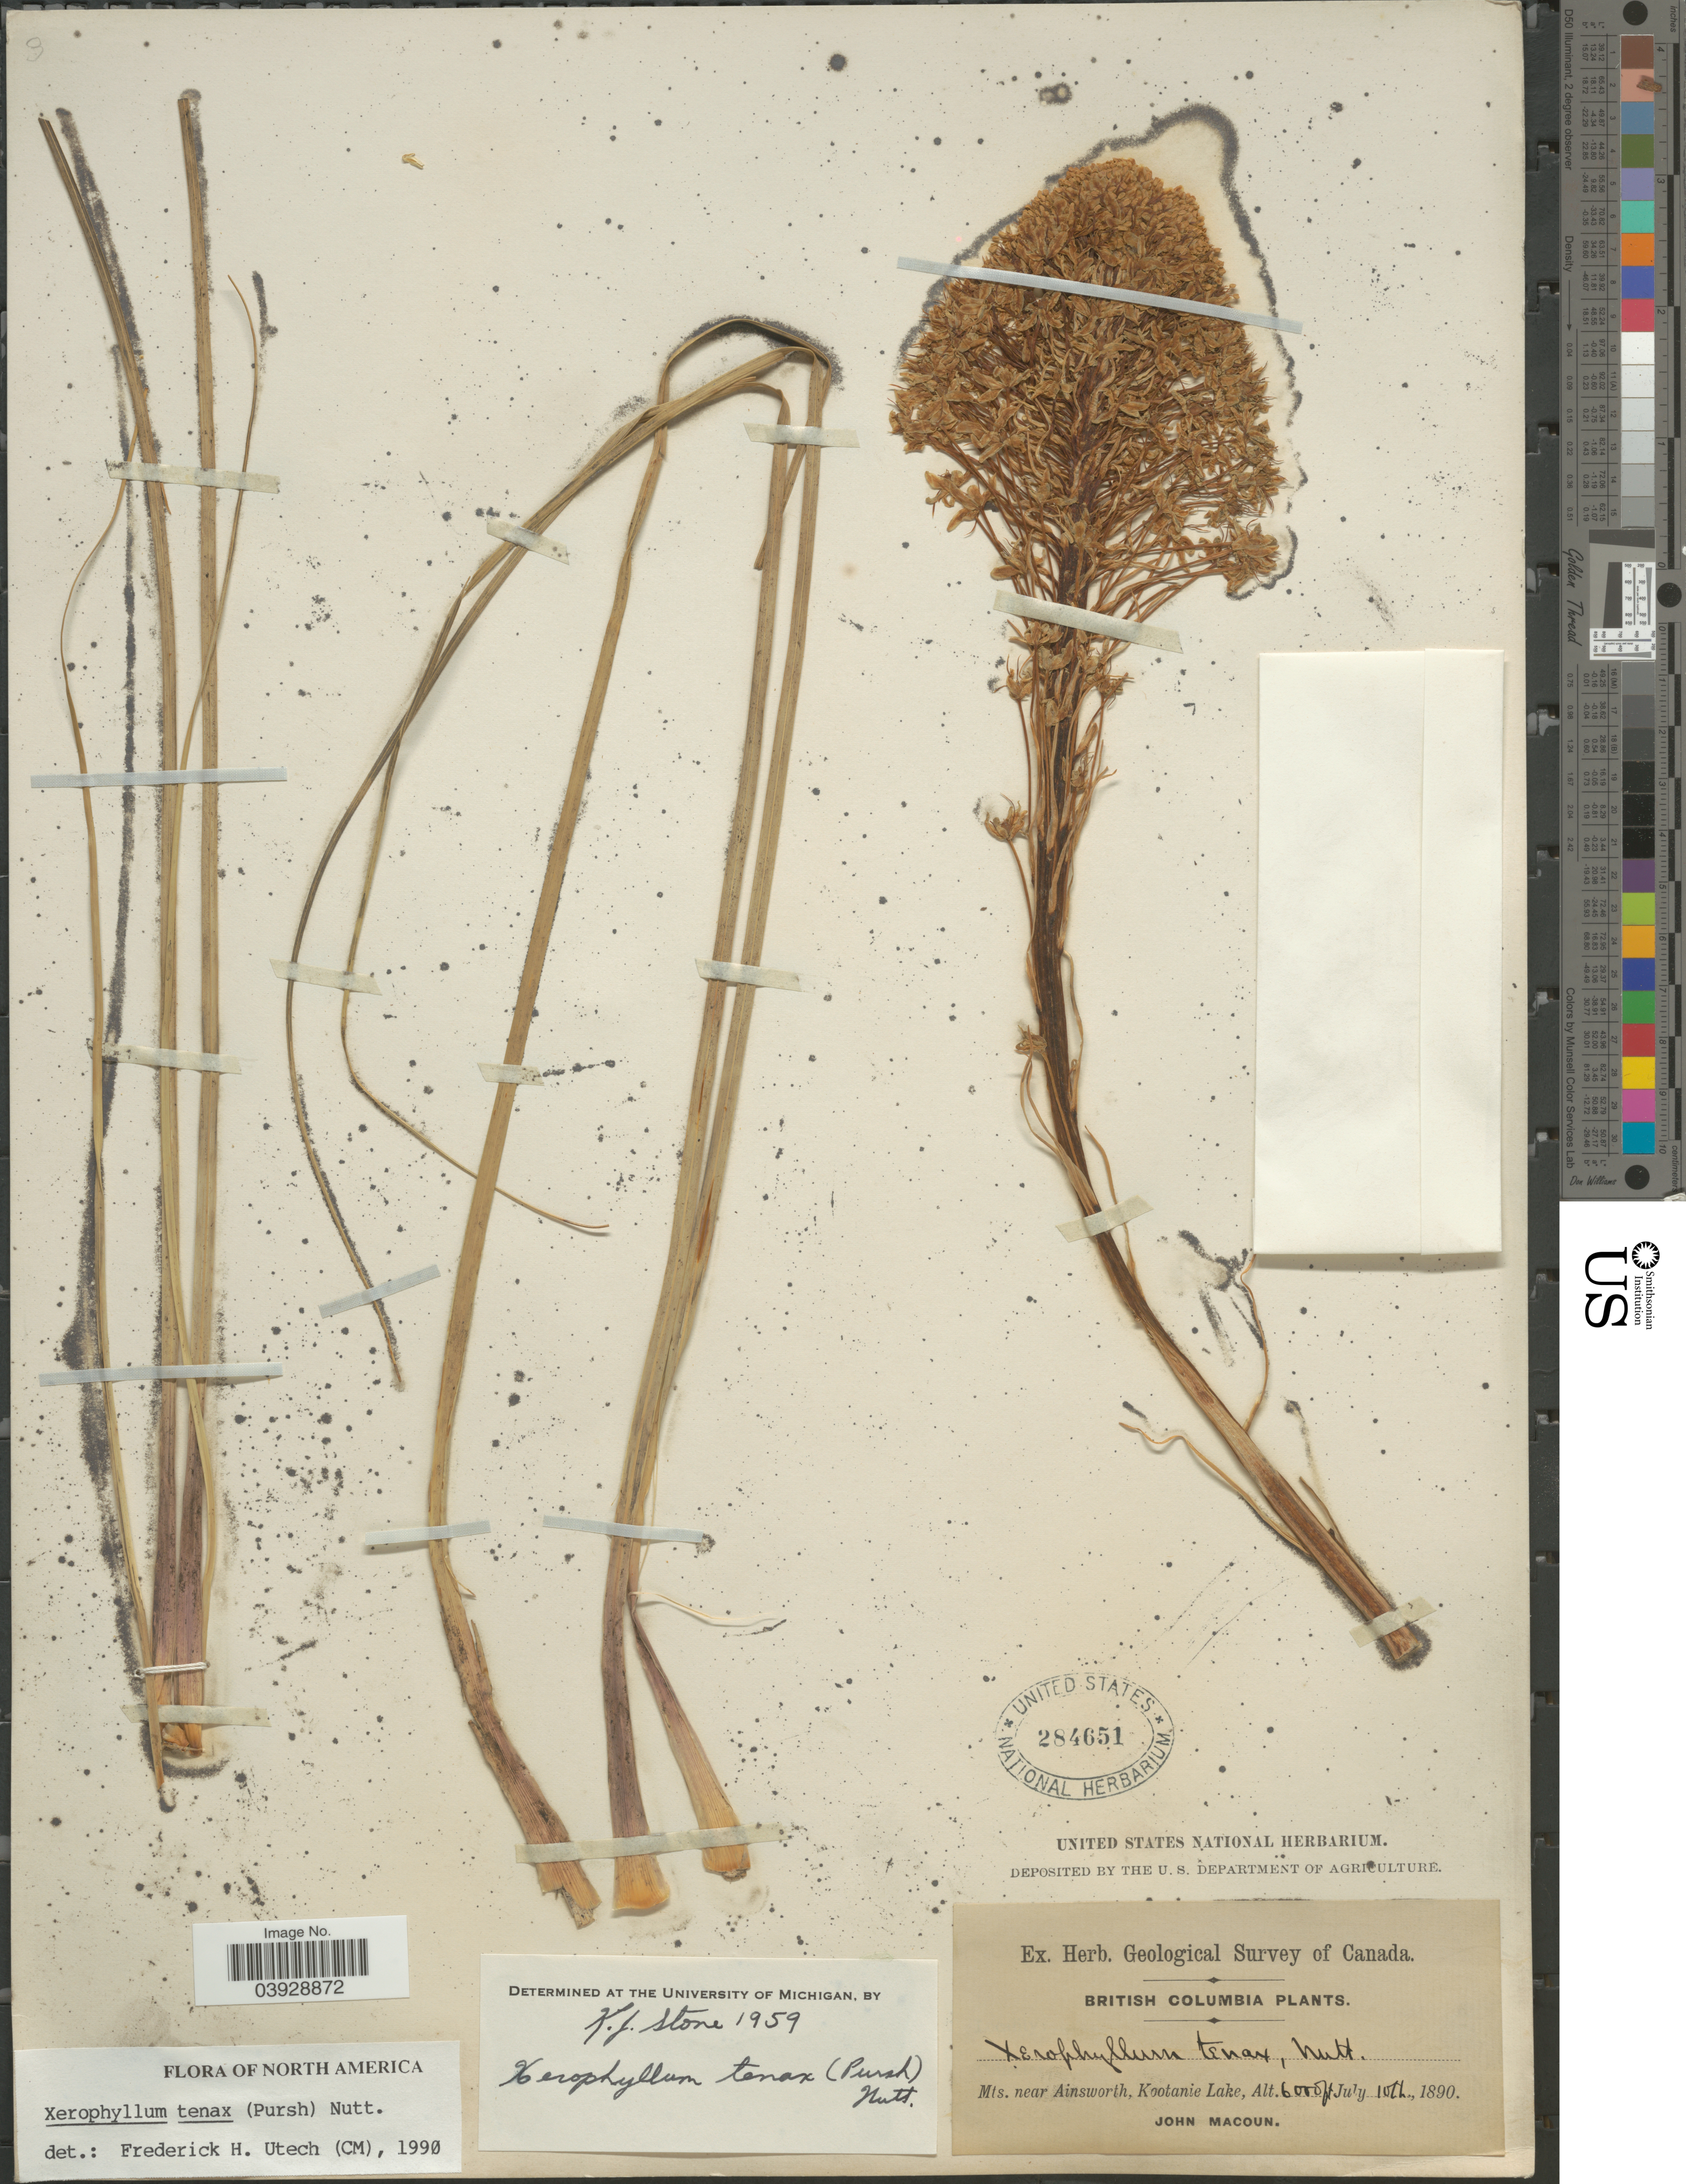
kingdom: Plantae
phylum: Tracheophyta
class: Liliopsida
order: Liliales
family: Melanthiaceae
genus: Xerophyllum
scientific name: Xerophyllum tenax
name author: (Pursh) Nutt.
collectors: J. Macoun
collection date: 1890-07-10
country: Canada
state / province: British Columbia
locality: Mts. near Ainsworth, Kootanie Lake.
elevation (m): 1829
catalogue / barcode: US 284651